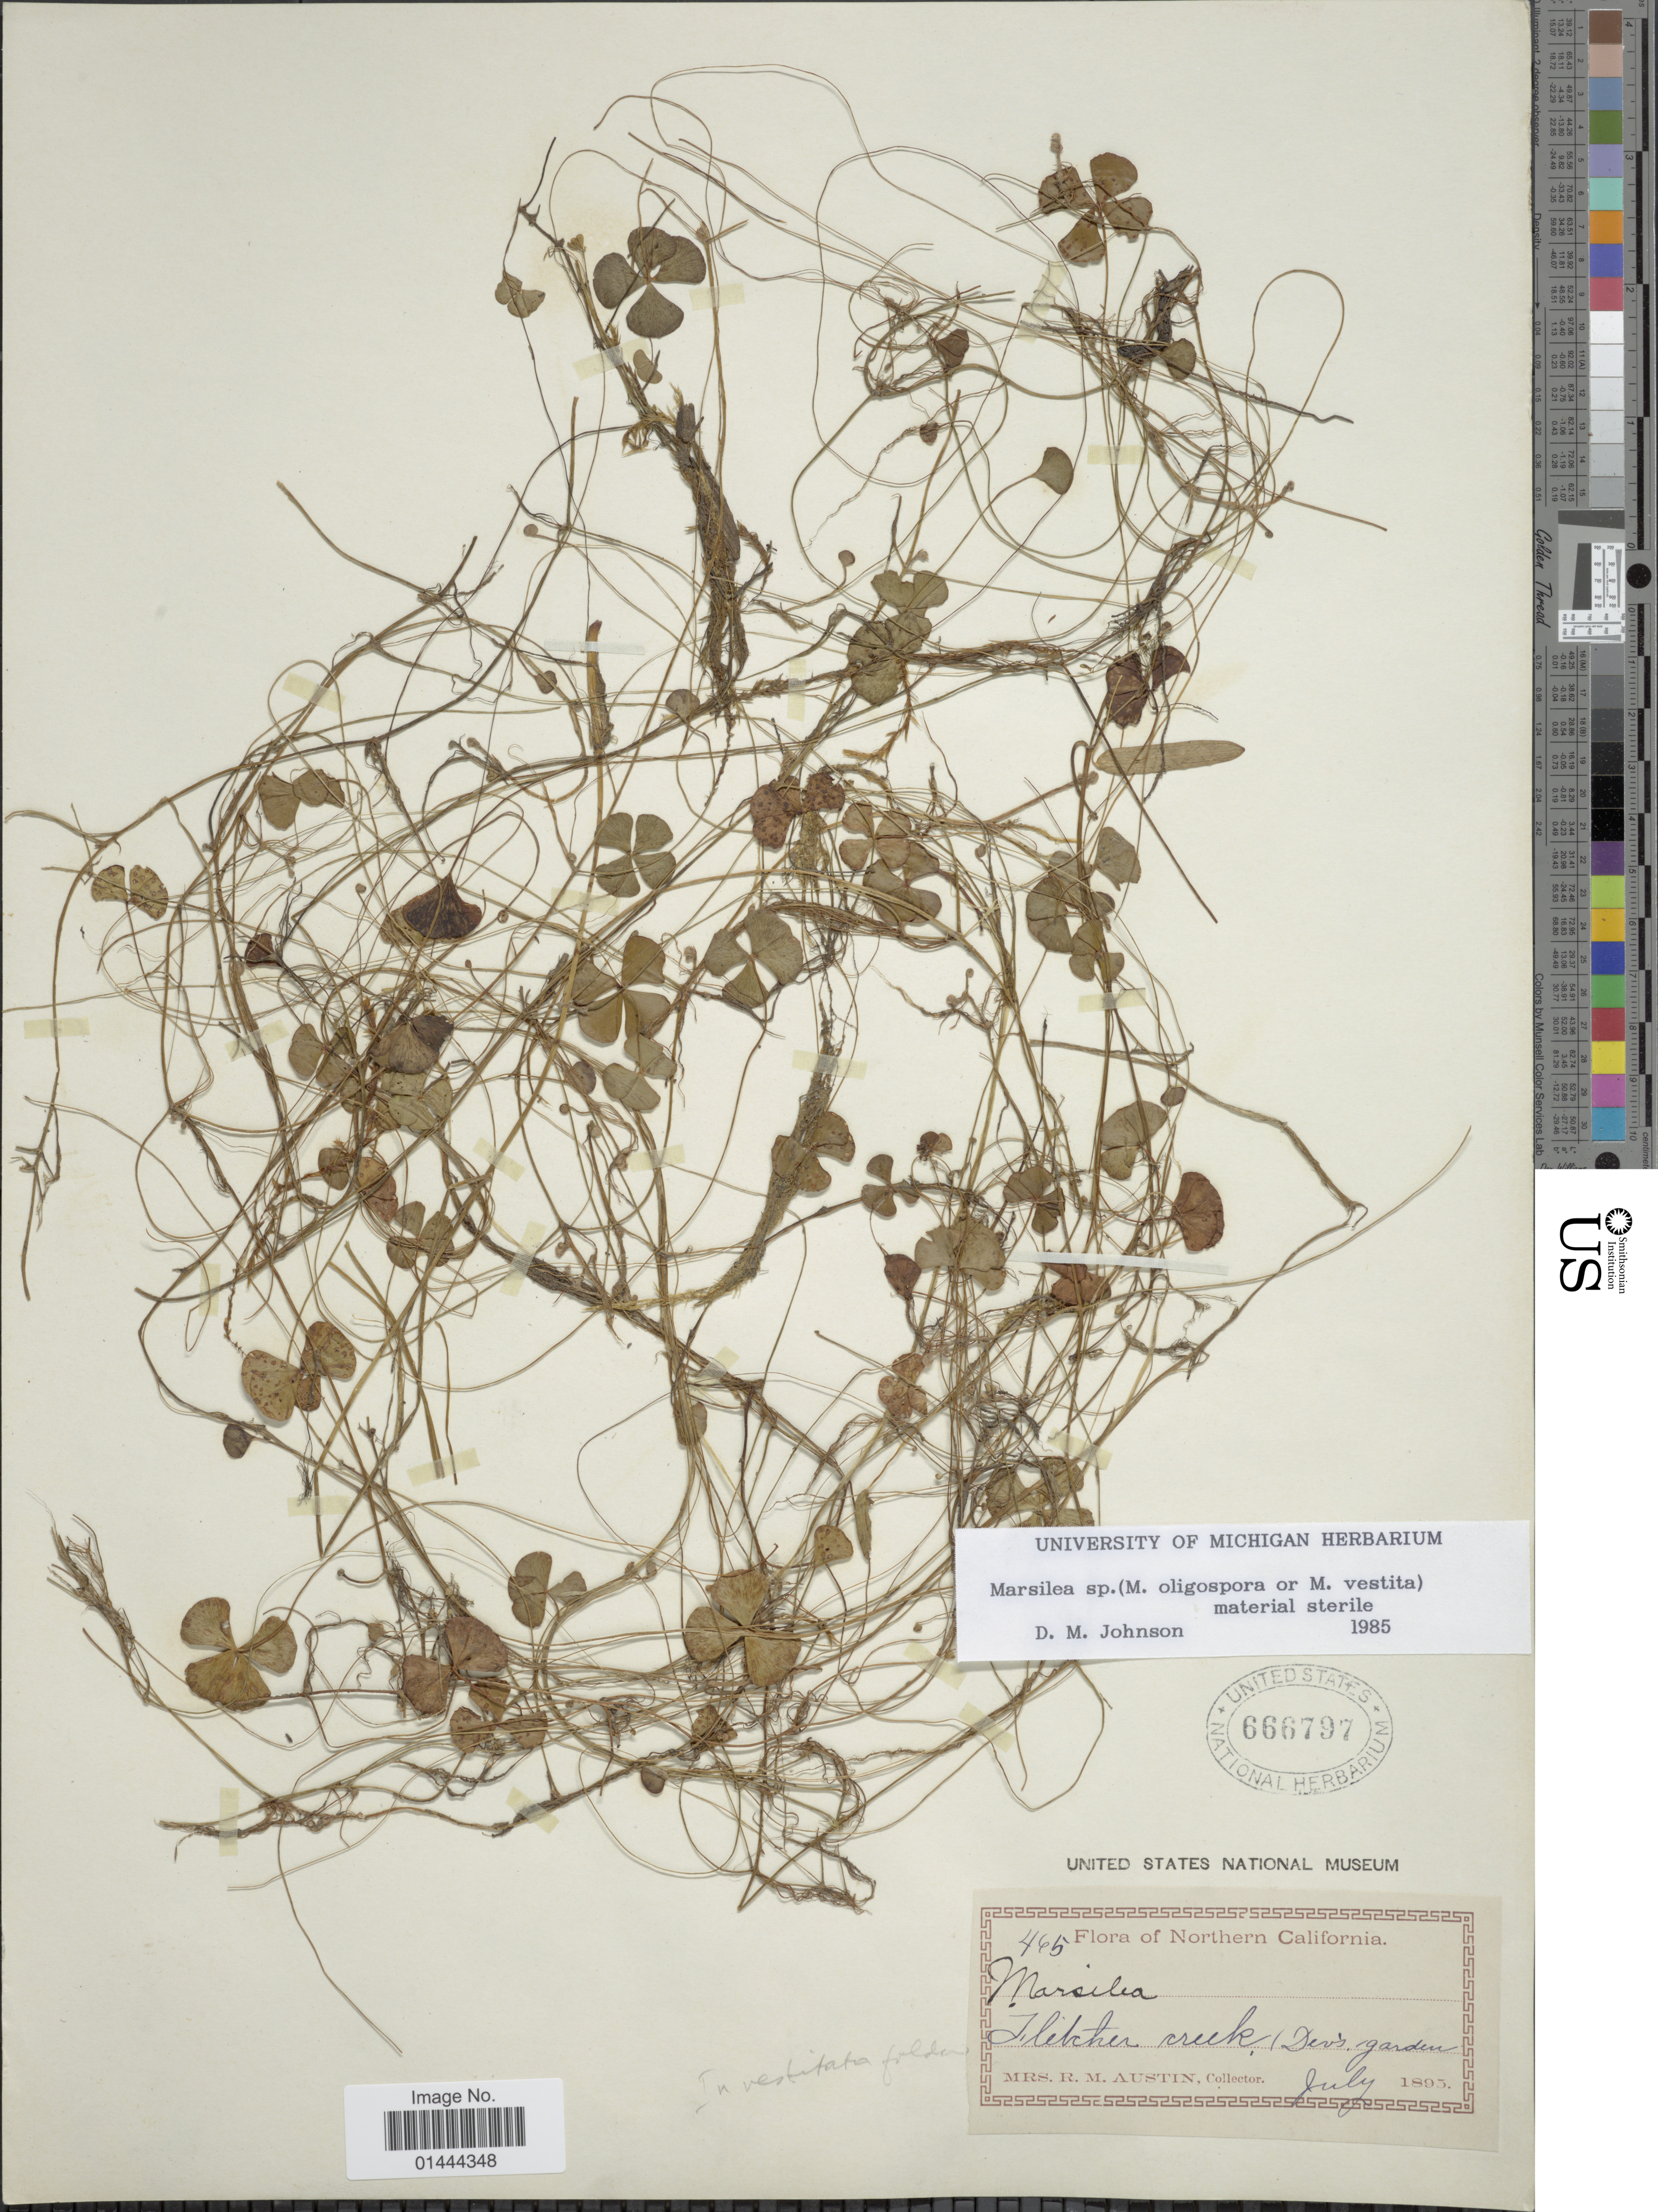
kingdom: Plantae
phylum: Tracheophyta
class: Polypodiopsida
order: Salviniales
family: Marsileaceae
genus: Marsilea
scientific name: Marsilea vestita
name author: Hook. & Grev.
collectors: R. Austin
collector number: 465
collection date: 1895-07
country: United States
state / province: California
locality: Northern California, Fletcher Creek (Dev's garden)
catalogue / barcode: US 666797